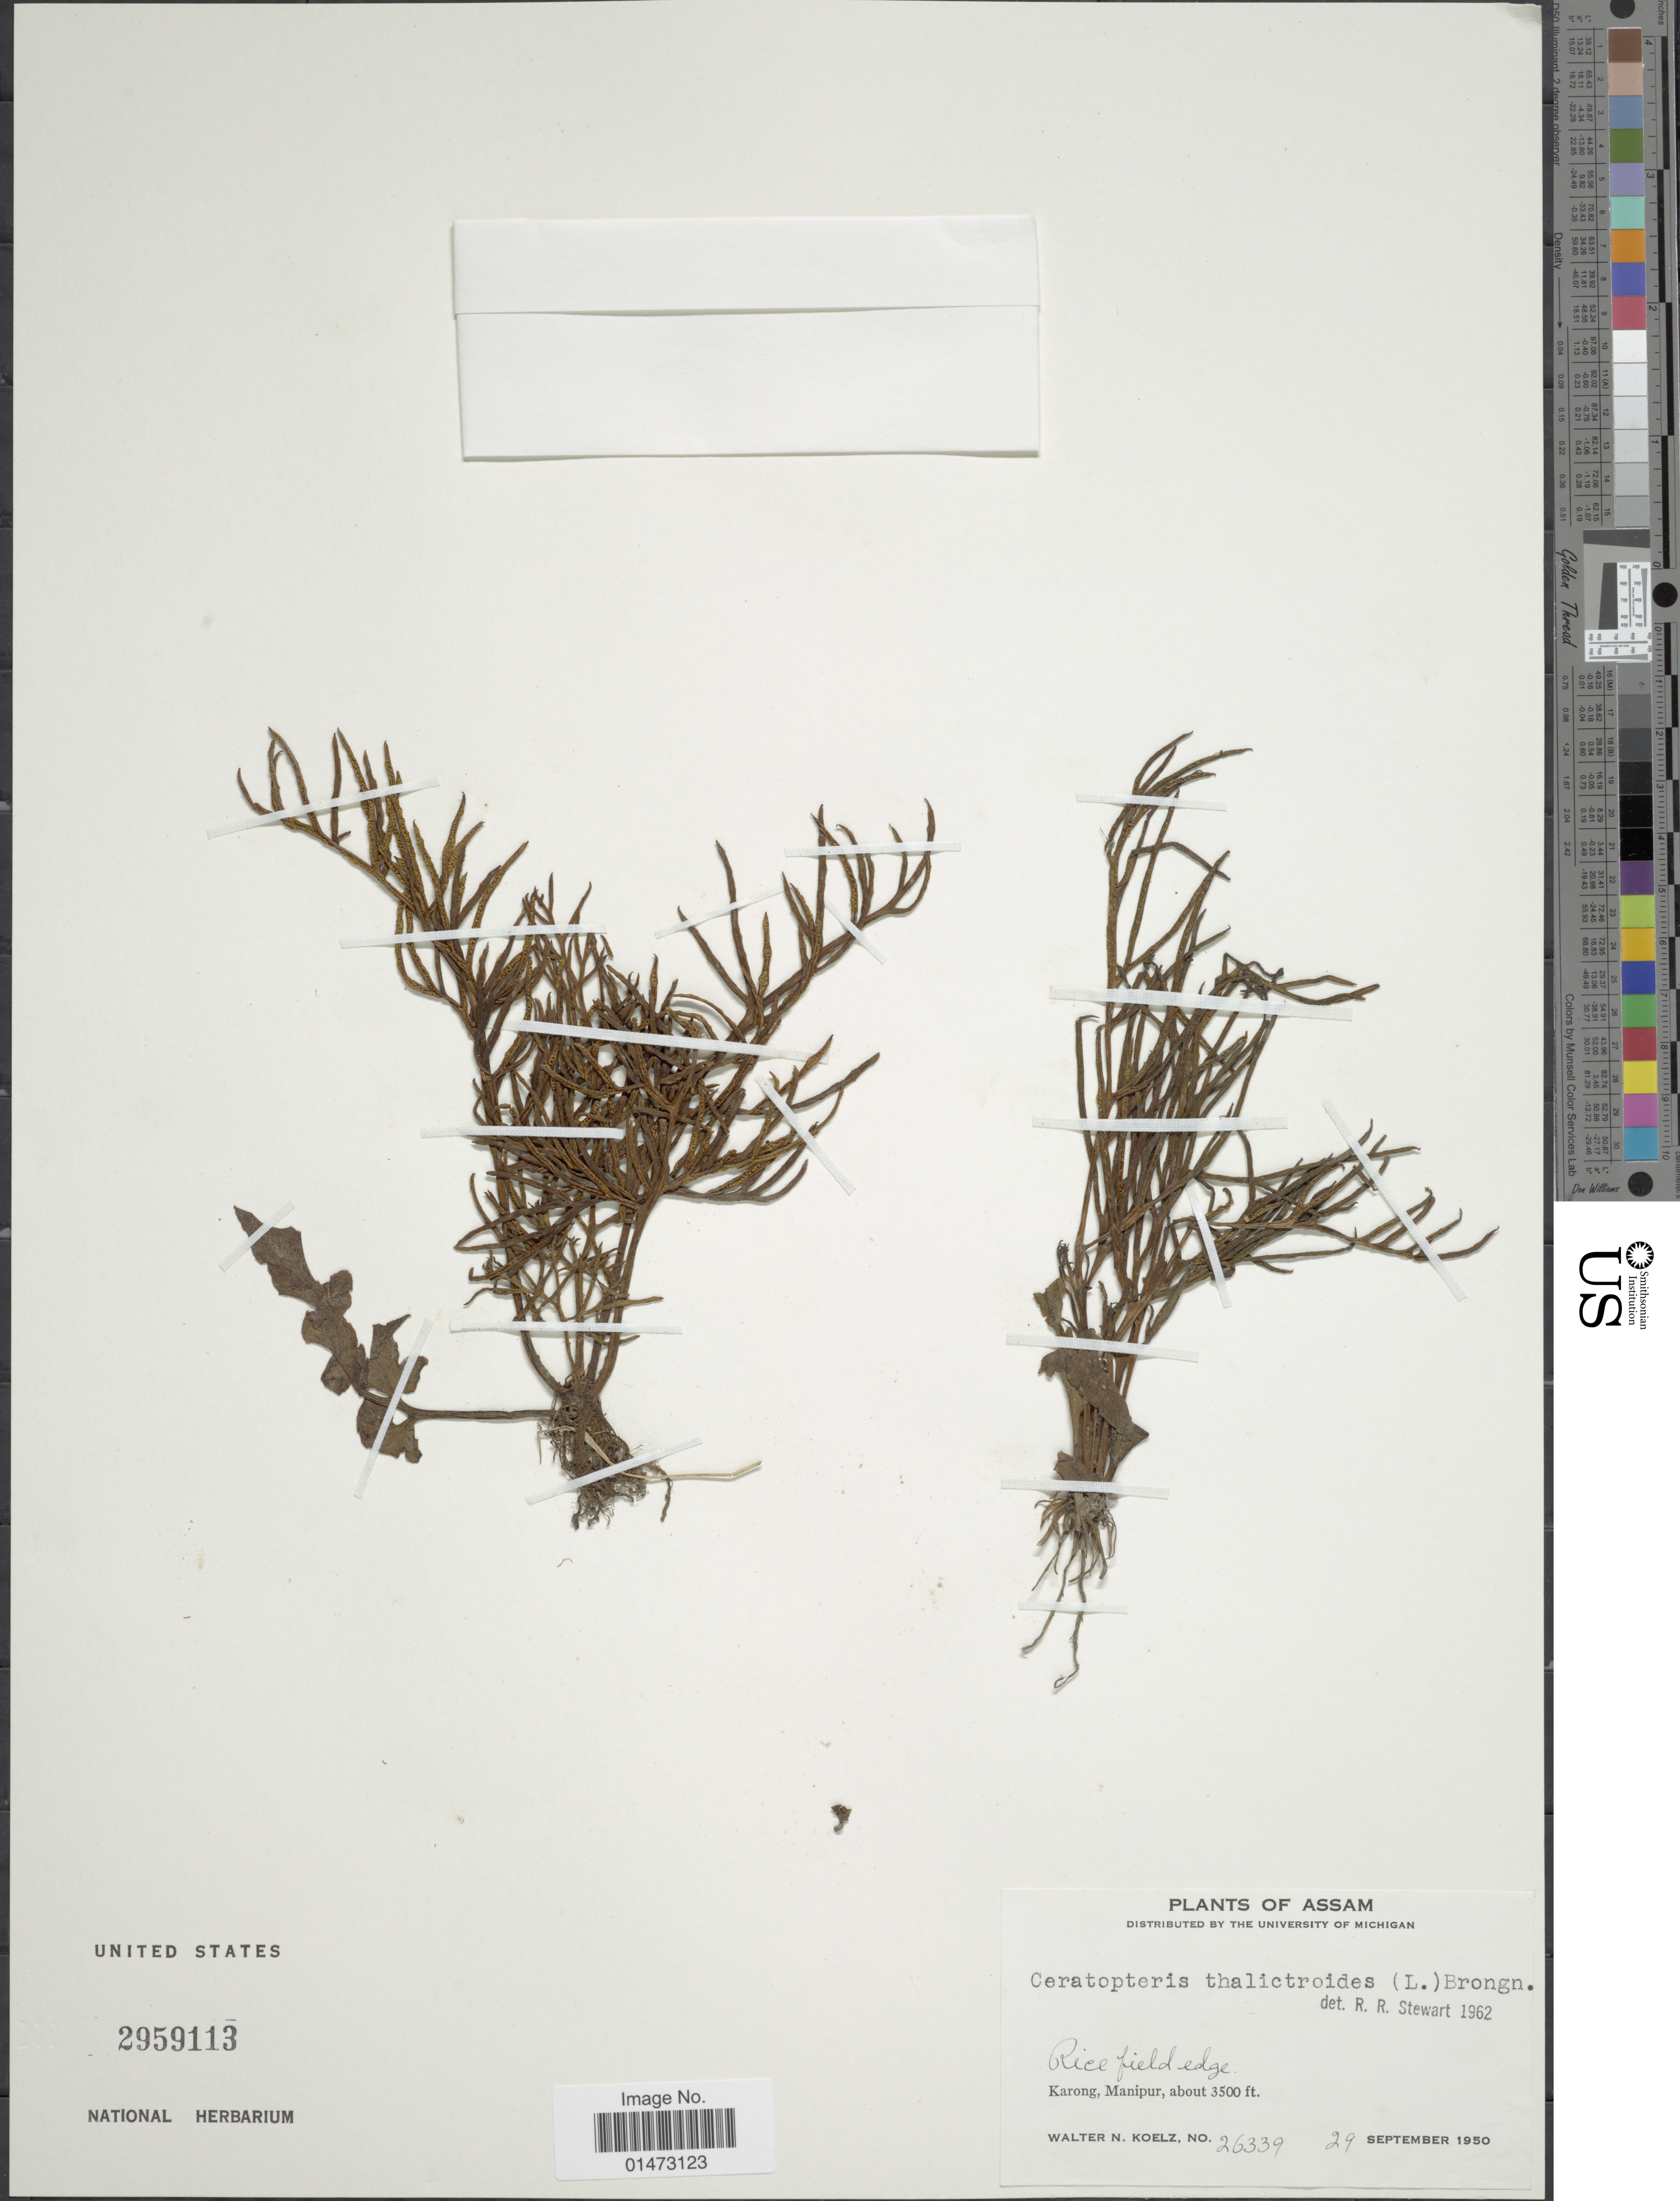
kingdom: Plantae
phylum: Tracheophyta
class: Polypodiopsida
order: Polypodiales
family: Pteridaceae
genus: Ceratopteris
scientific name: Ceratopteris thalictroides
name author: (L.) Brongn.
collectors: W. N. Koelz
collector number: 26339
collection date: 1950-09-29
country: India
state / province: Manipur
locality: Karong, Manipur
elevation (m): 1067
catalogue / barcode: US 2959113